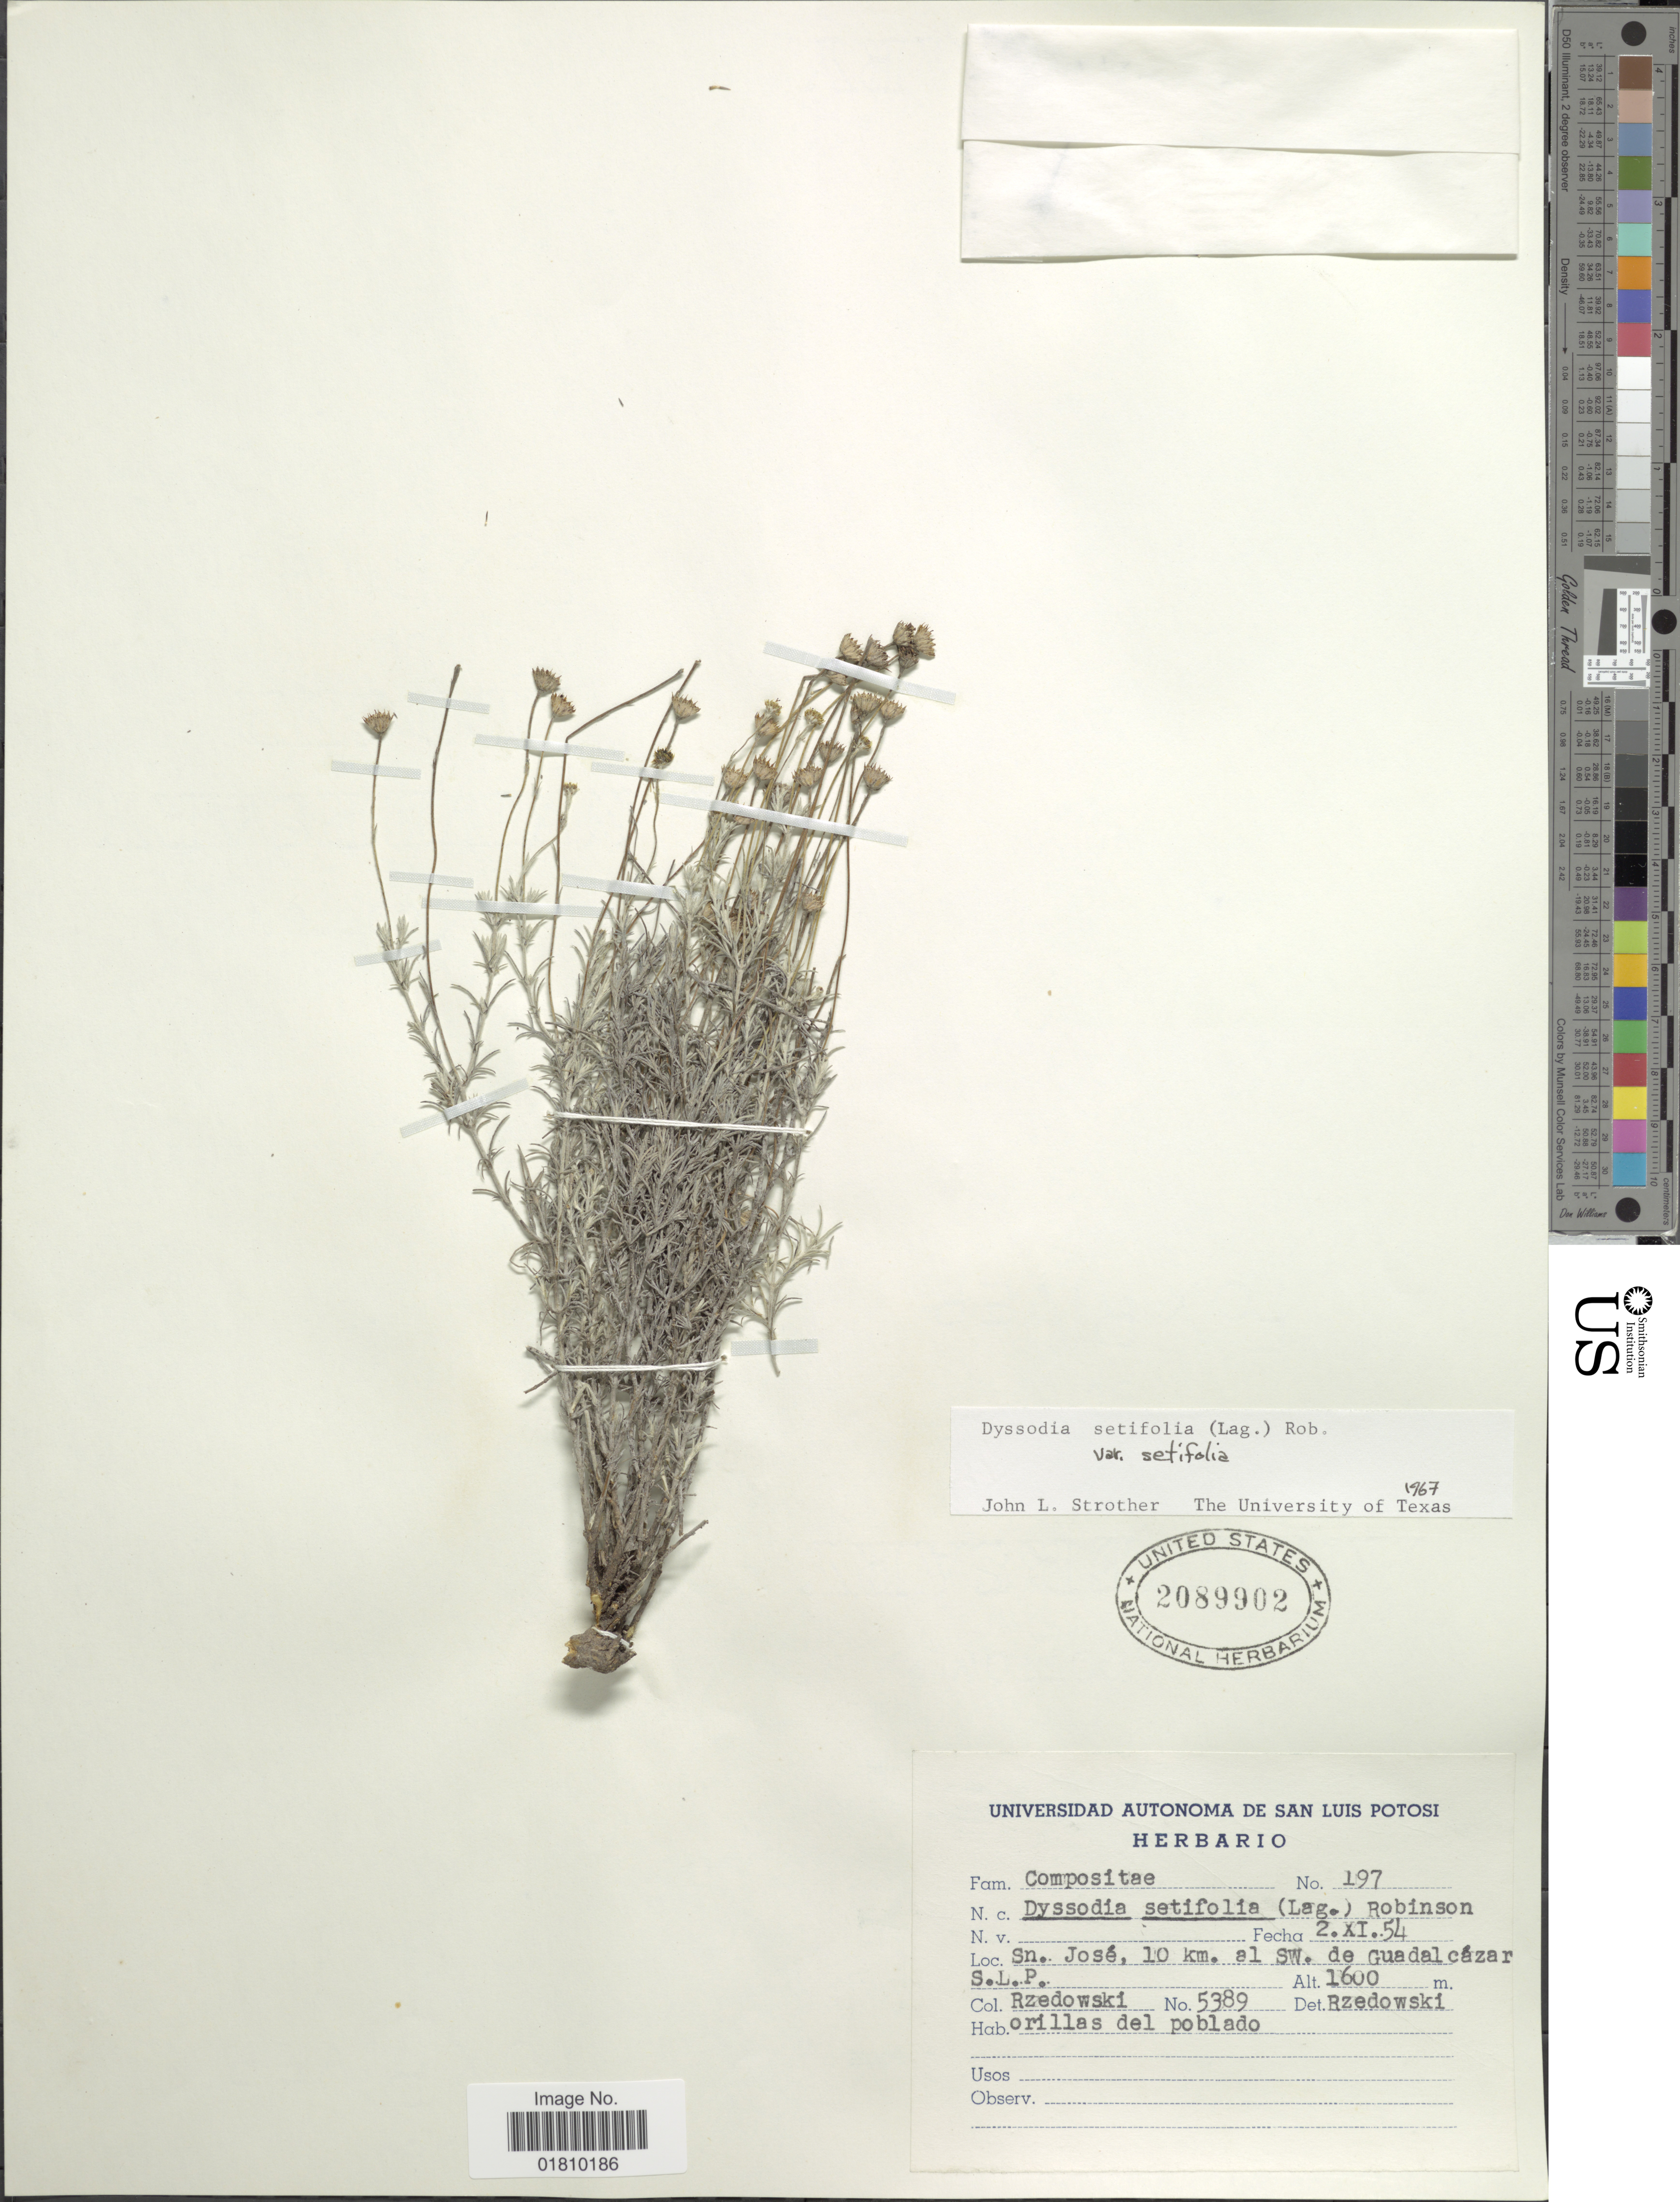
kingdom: Plantae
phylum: Tracheophyta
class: Magnoliopsida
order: Asterales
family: Asteraceae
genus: Thymophylla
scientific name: Thymophylla setifolia var. setifolia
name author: Lag.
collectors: Rzedowski, --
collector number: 5389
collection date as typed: Transcribed d/m/y: 2/11/54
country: Mexico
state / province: San Luis Potosí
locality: S. José, 10 km. al SW. de Guadalcázar, orillas del poblado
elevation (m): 1600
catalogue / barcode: US 2089902